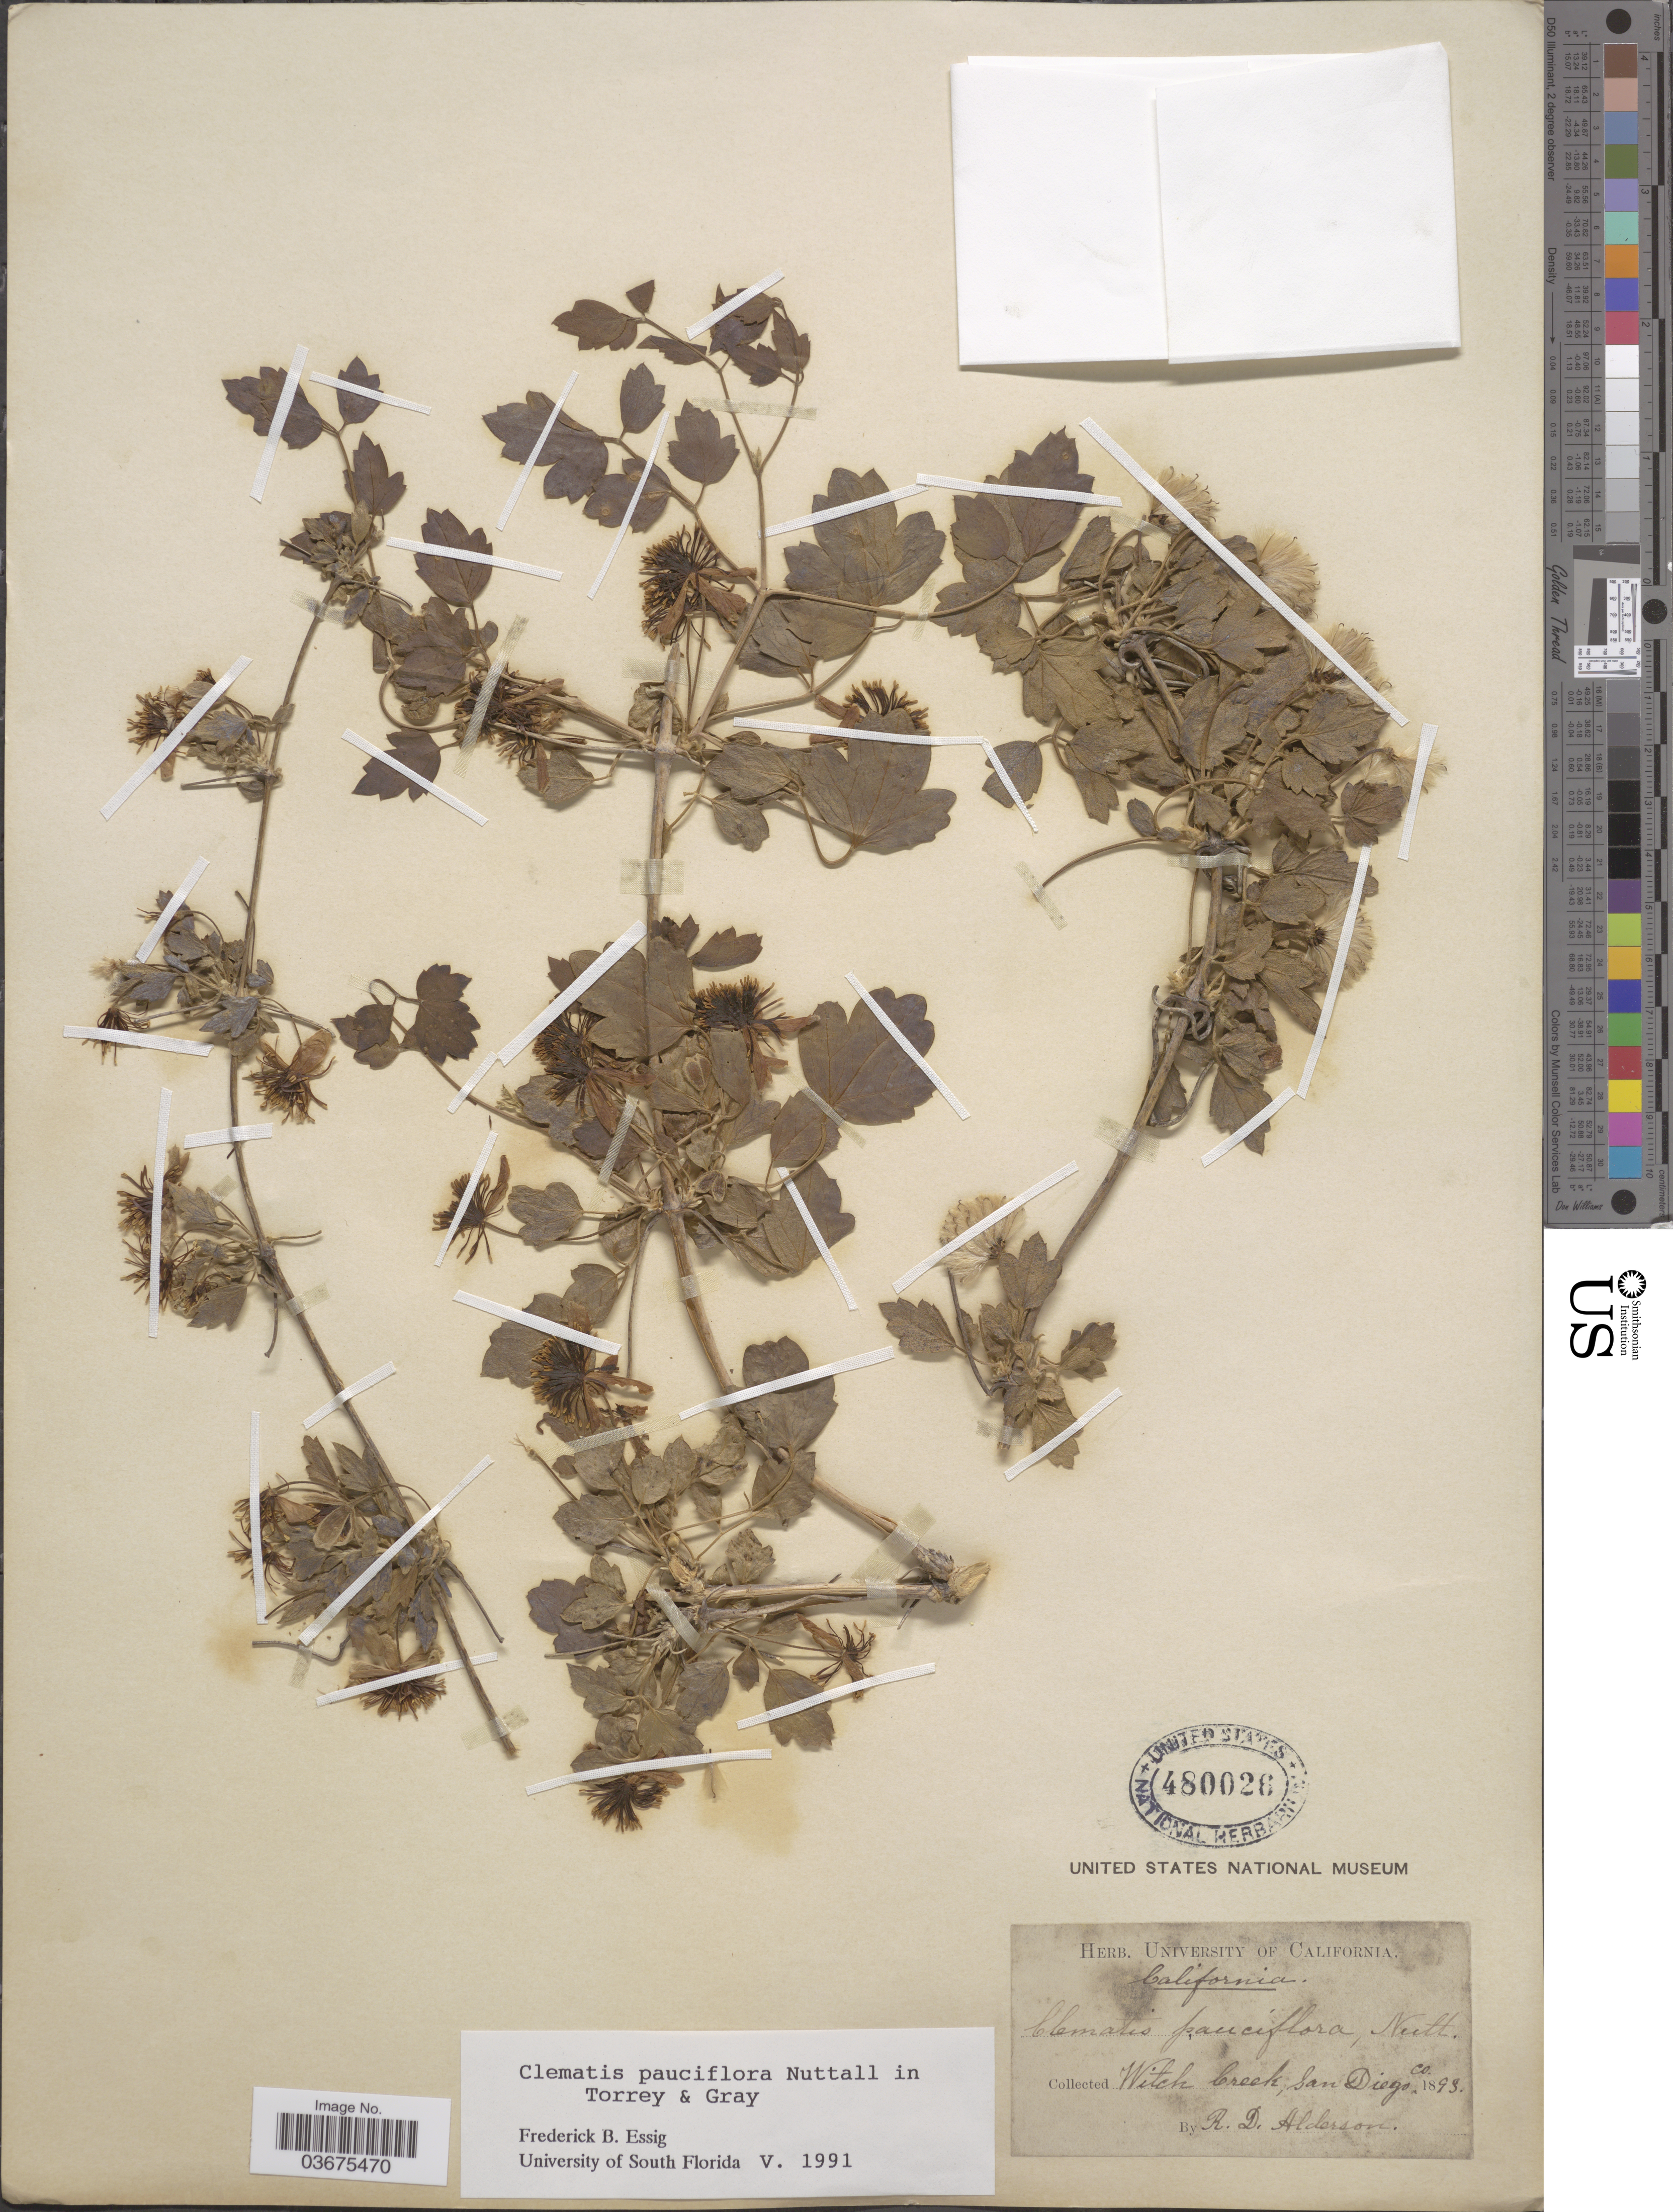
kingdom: Plantae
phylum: Tracheophyta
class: Magnoliopsida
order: Ranunculales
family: Ranunculaceae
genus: Clematis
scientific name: Clematis pauciflora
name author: Nutt. ex Torr. & A. Gray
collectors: R. Alderson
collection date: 1895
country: United States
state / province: California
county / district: San Diego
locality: Witch Creek, San Diego Co.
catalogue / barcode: US 480026